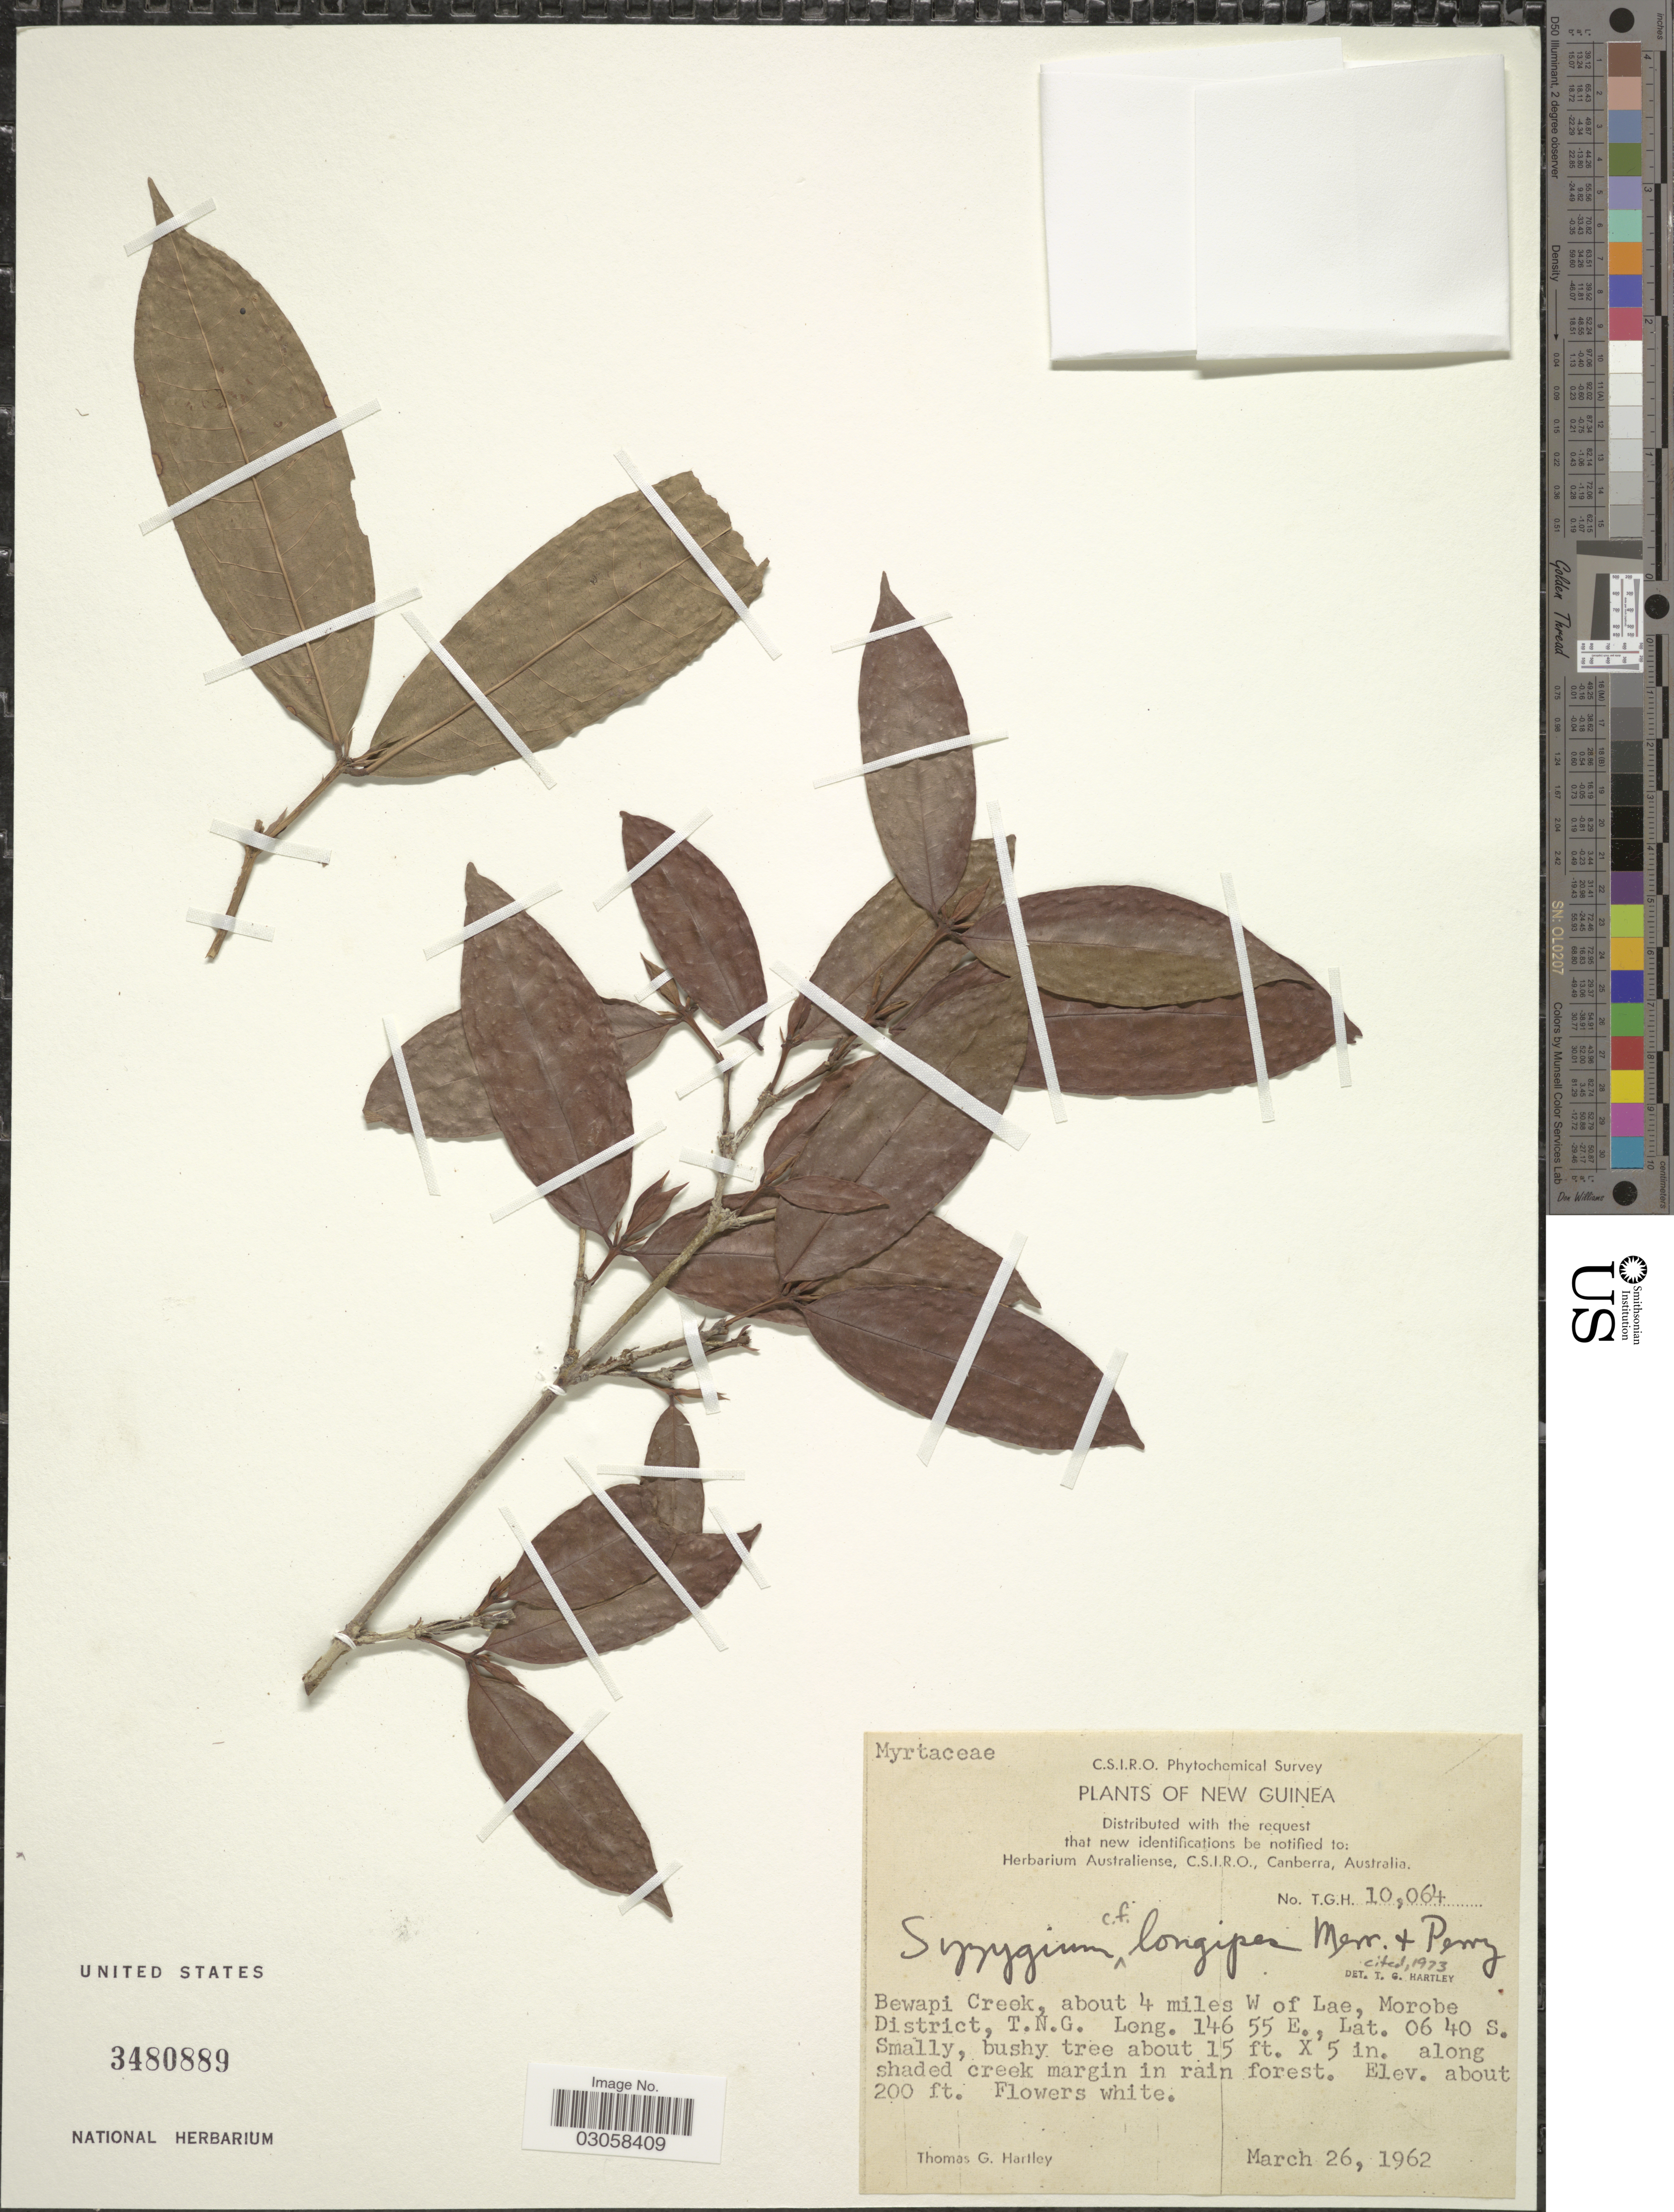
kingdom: Plantae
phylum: Tracheophyta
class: Magnoliopsida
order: Myrtales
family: Myrtaceae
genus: Syzygium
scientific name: Syzygium longipes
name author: (Diels) Merr. & L.M. Perry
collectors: T. G. Hartley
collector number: T.G.H. 10,064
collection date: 1962-03-26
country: Papua New Guinea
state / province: Morobe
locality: New Guinea. Bewapi Creek, about 4 miles W of Lae, Morobe District, T.N.G.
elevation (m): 61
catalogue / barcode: US 3480889